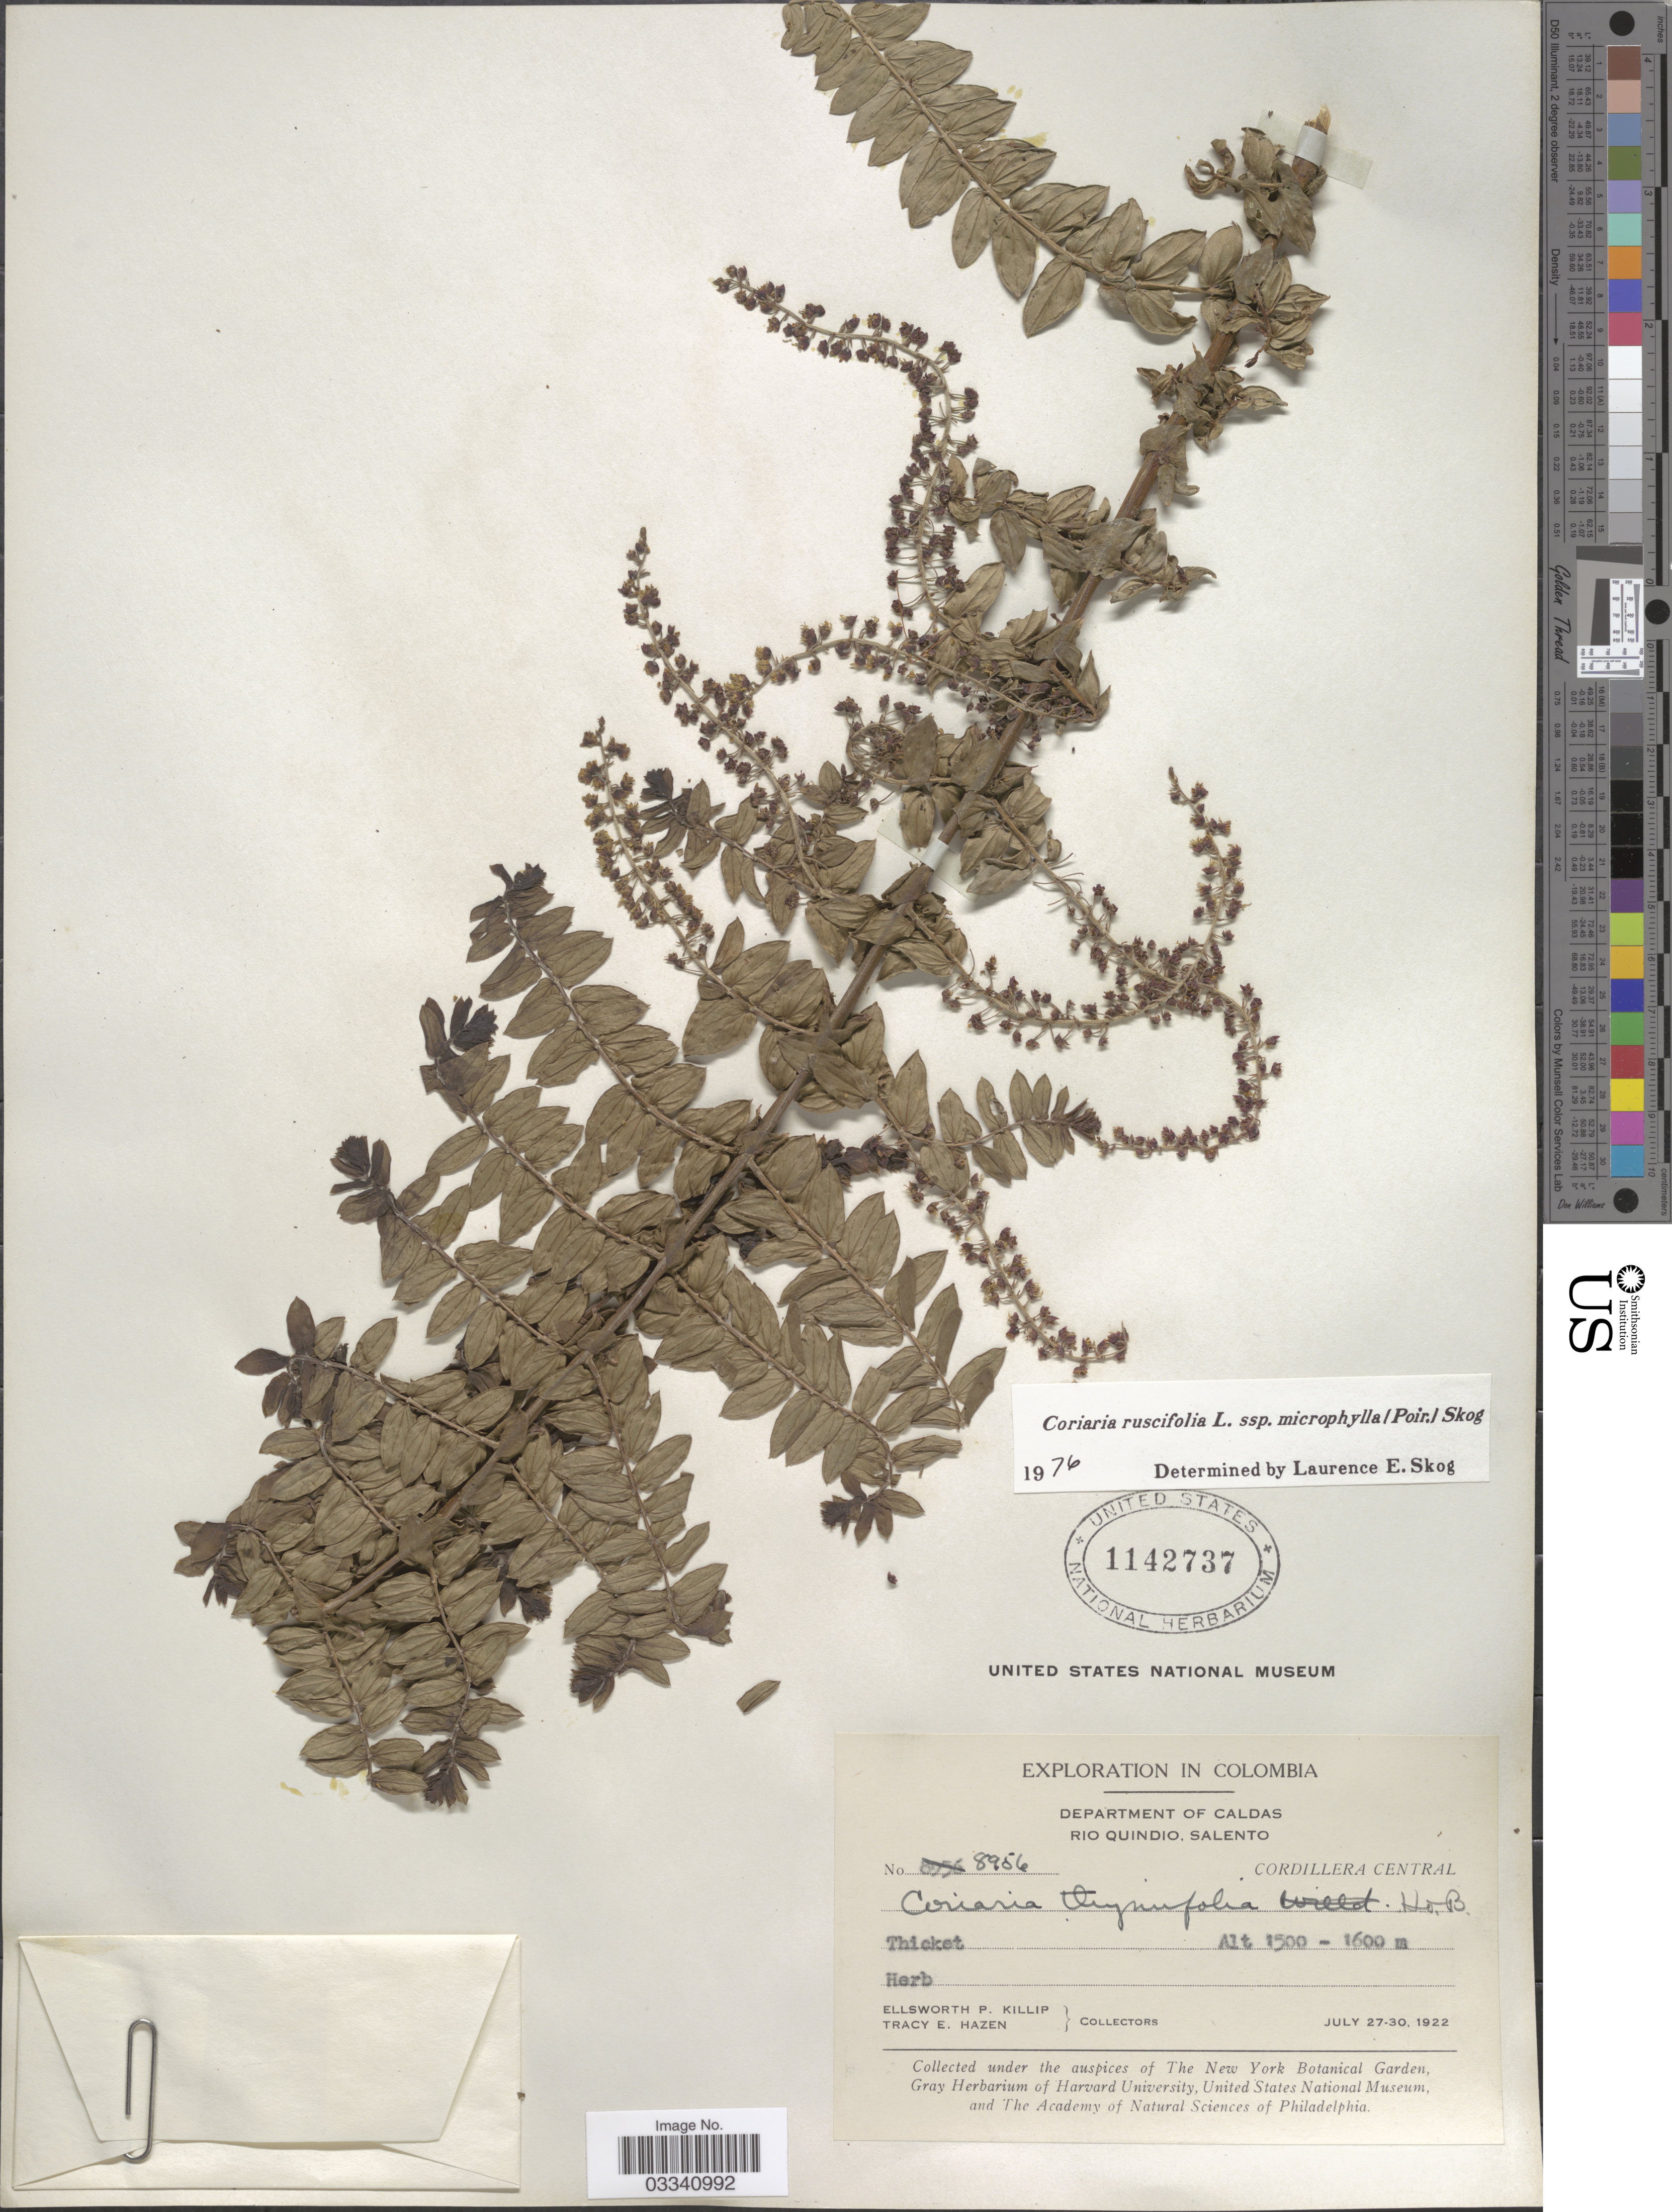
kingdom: Plantae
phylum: Tracheophyta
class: Magnoliopsida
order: Cucurbitales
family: Coriariaceae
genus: Coriaria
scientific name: Coriaria ruscifolia subsp. microphylla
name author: (Poir.) L.E. Skog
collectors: E. P. Killip & T. E. Hazen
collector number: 8956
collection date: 1922-07-27/1922-07-30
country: Colombia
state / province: Caldas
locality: Department of Caldas, Rio Quindio, Salento, Cordillera Central.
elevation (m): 1500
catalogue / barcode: US 1142737